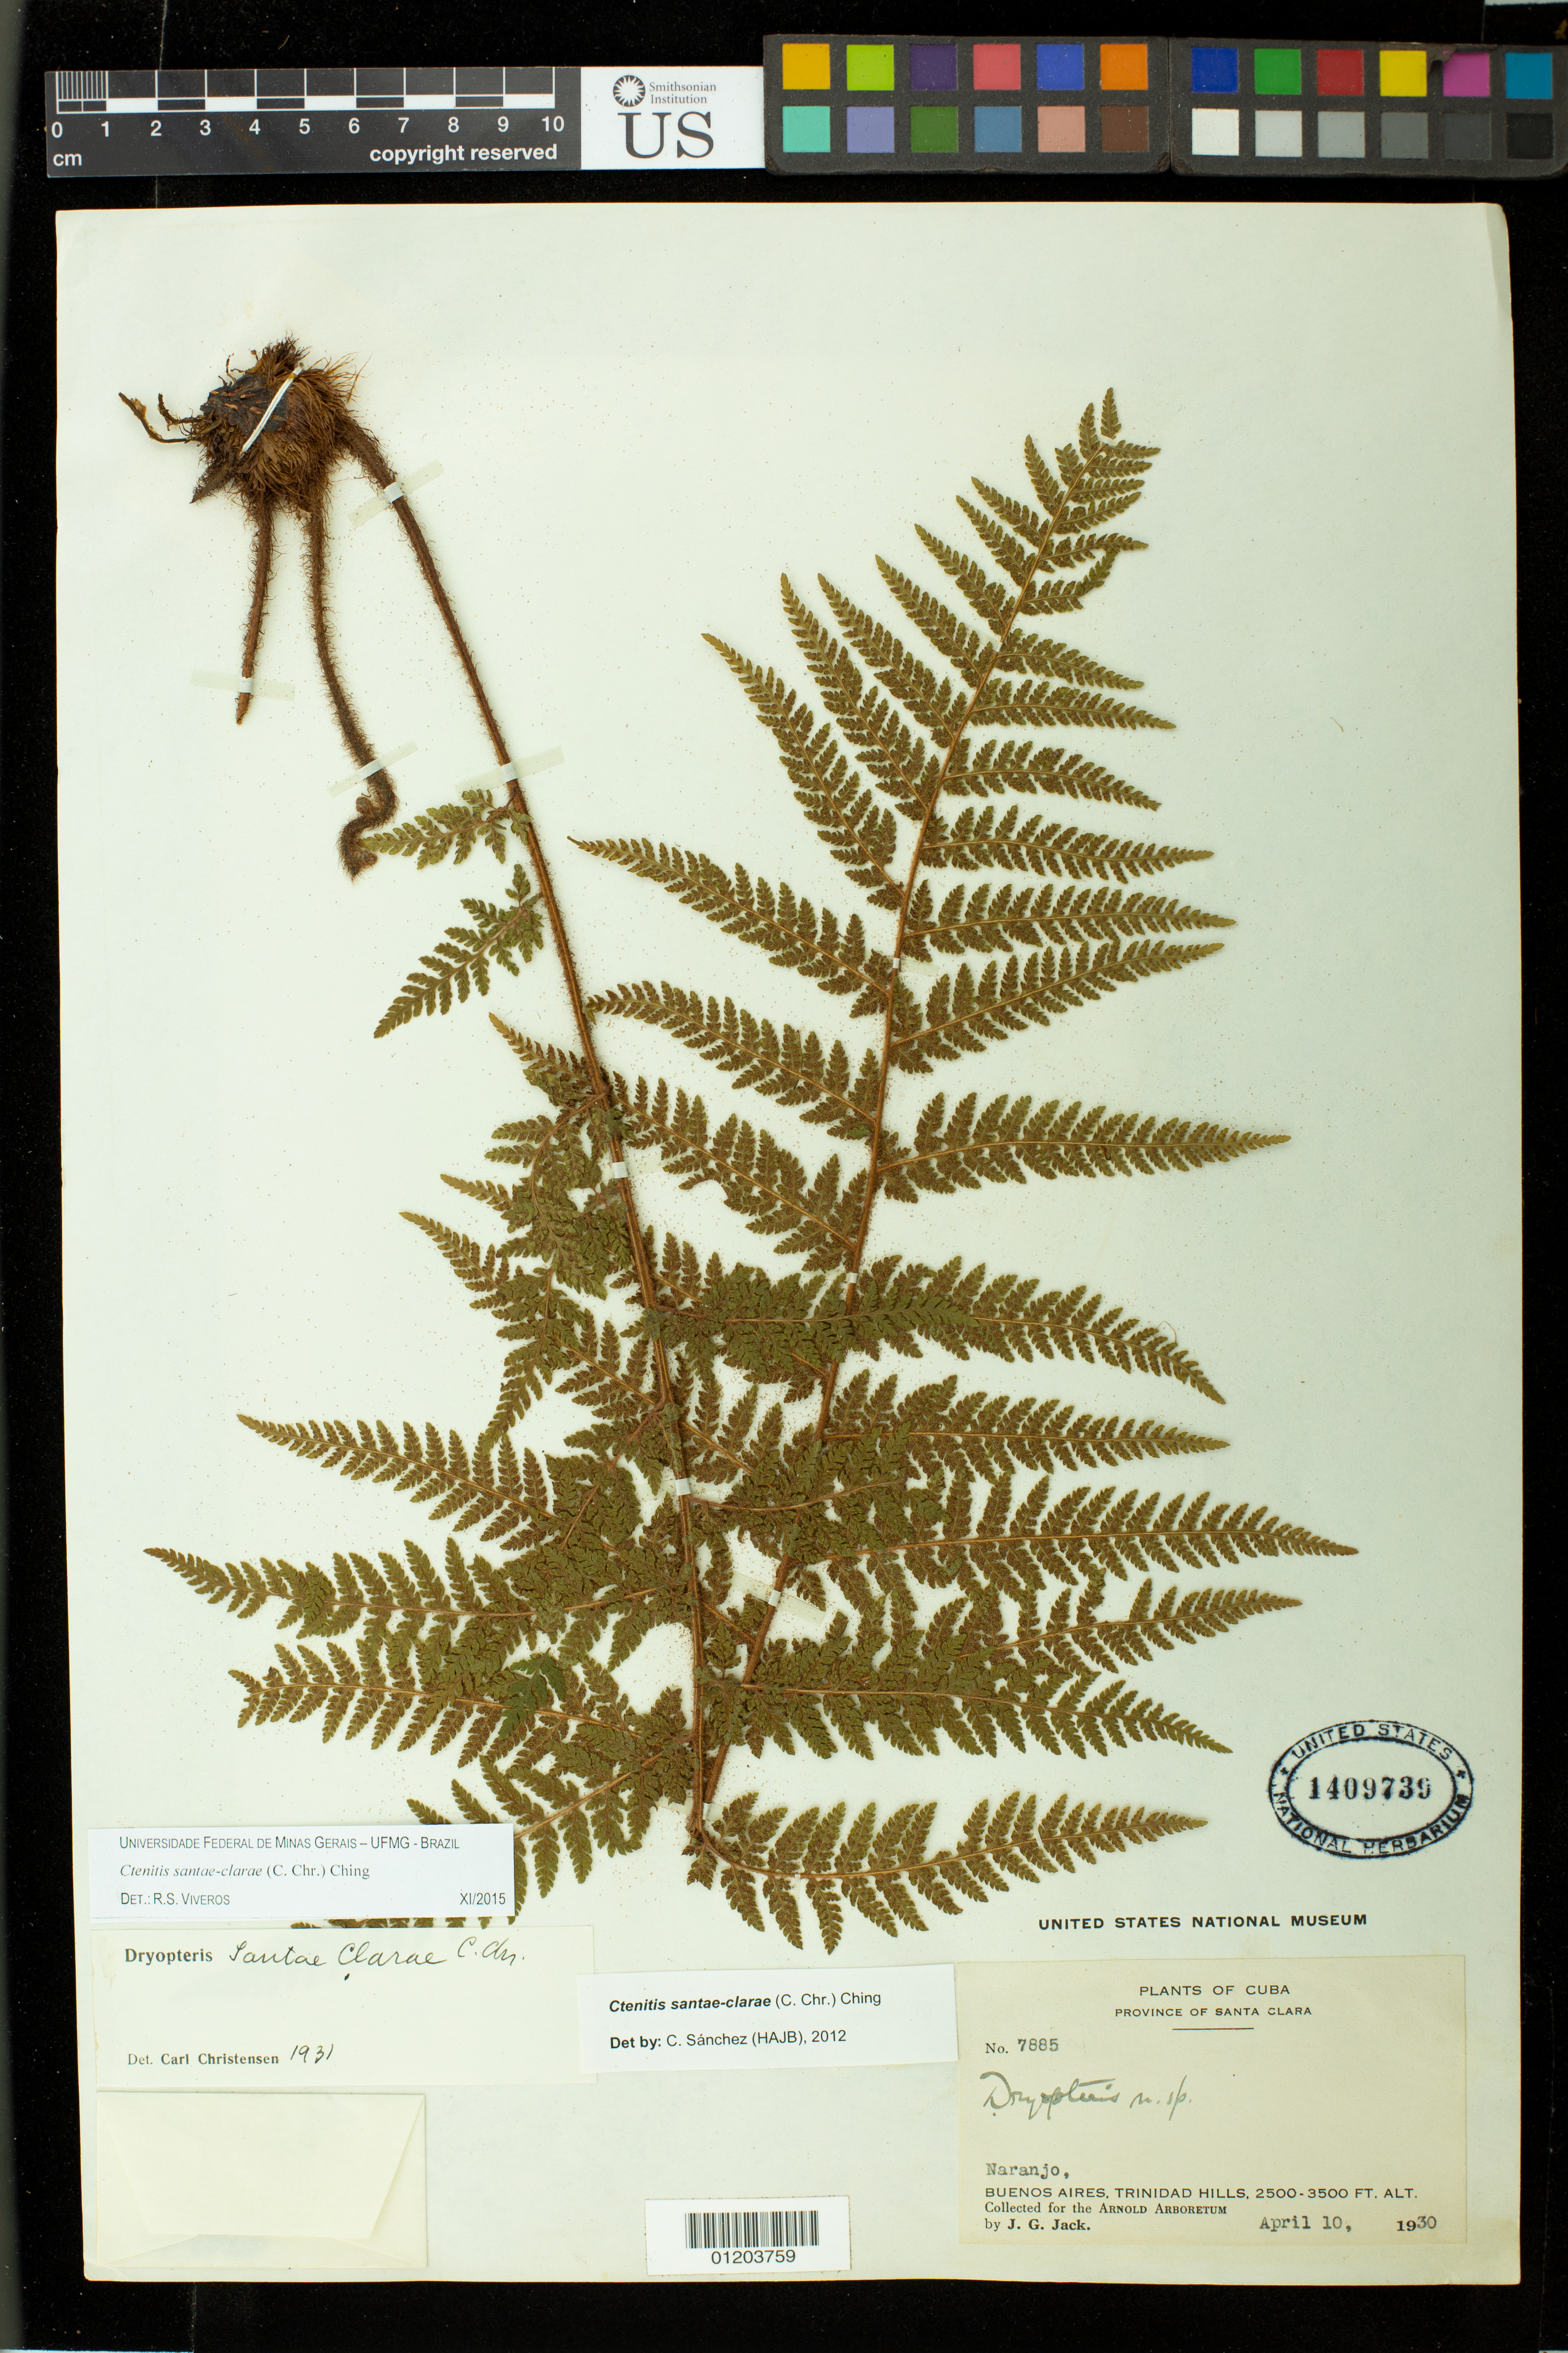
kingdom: Plantae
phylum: Tracheophyta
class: Polypodiopsida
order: Polypodiales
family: Dryopteridaceae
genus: Ctenitis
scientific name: Ctenitis santae-clarae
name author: (C. Chr.) Ching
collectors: J. G. Jack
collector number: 7885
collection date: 1930-04-10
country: Cuba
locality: Santa Clara Province .Naranjo, Buenos Aires, Trinidad Hills.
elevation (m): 762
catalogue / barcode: US 1409739